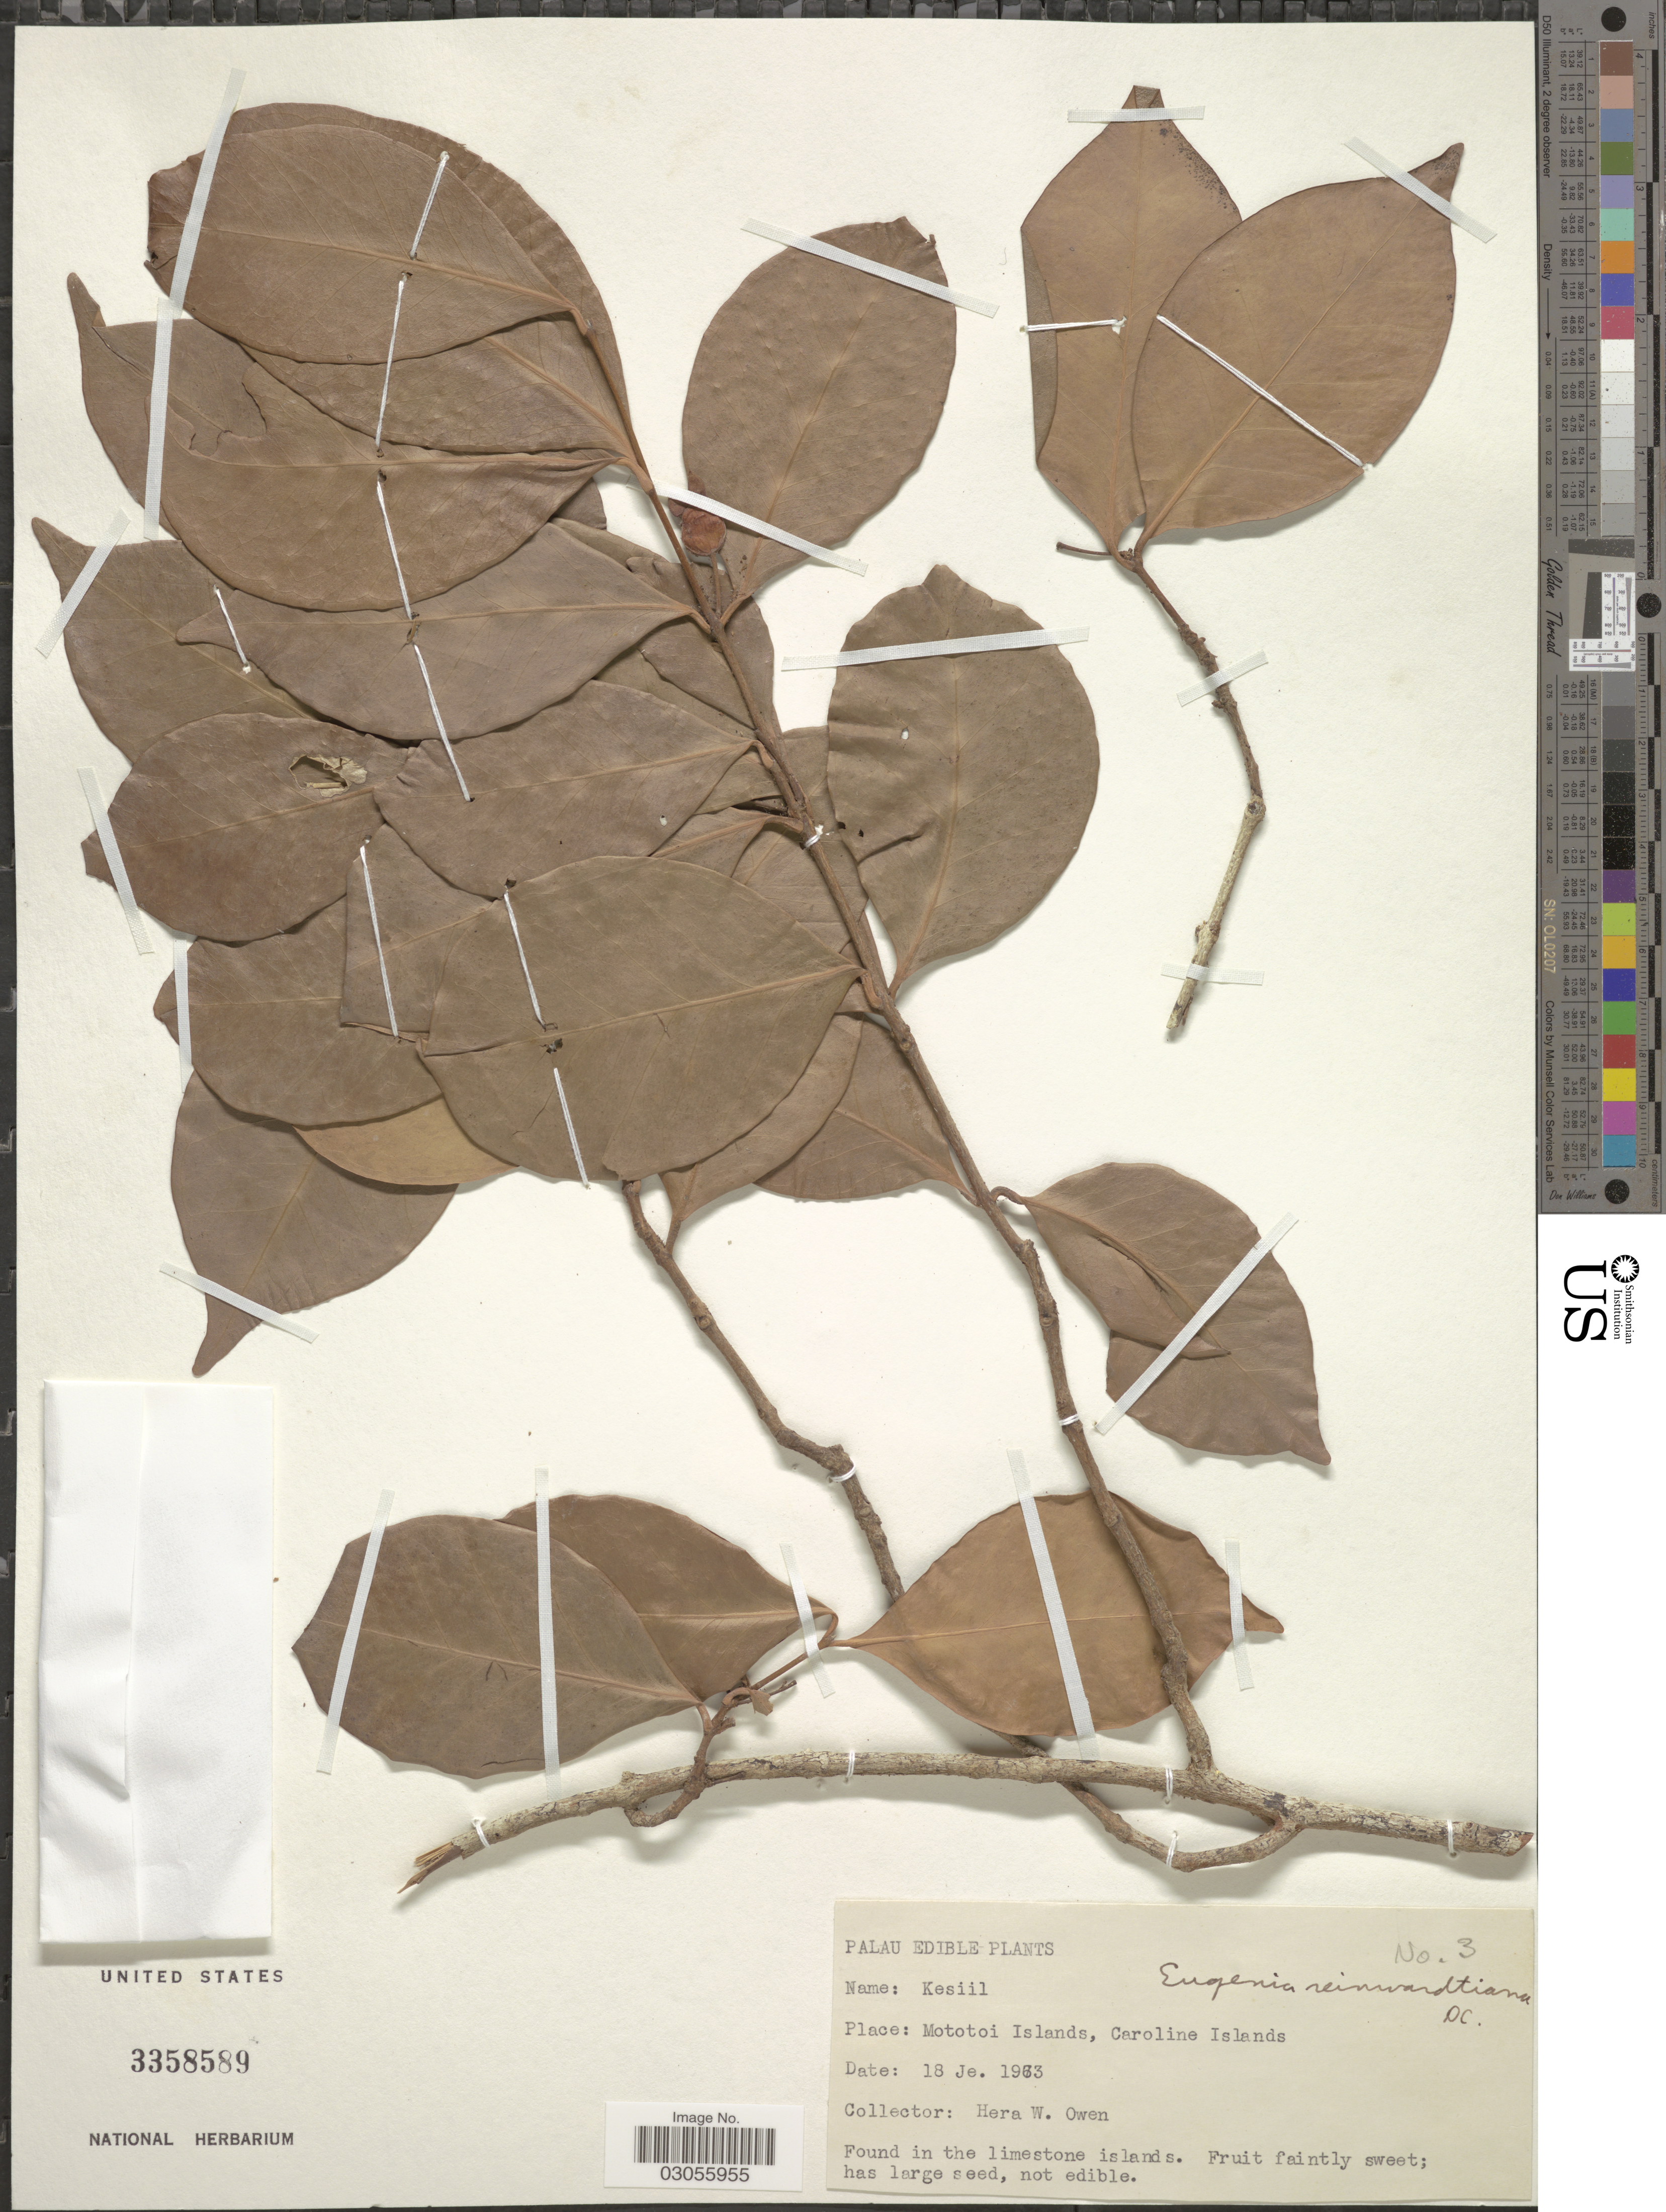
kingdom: Plantae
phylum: Tracheophyta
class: Magnoliopsida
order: Myrtales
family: Myrtaceae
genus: Eugenia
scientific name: Eugenia reinwardtiana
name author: (Blume) DC.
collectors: H. Owen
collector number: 3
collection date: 1963-01-18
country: Palau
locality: Palau. Mototoi Islands, Caroline Islands.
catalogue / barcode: US 3358589